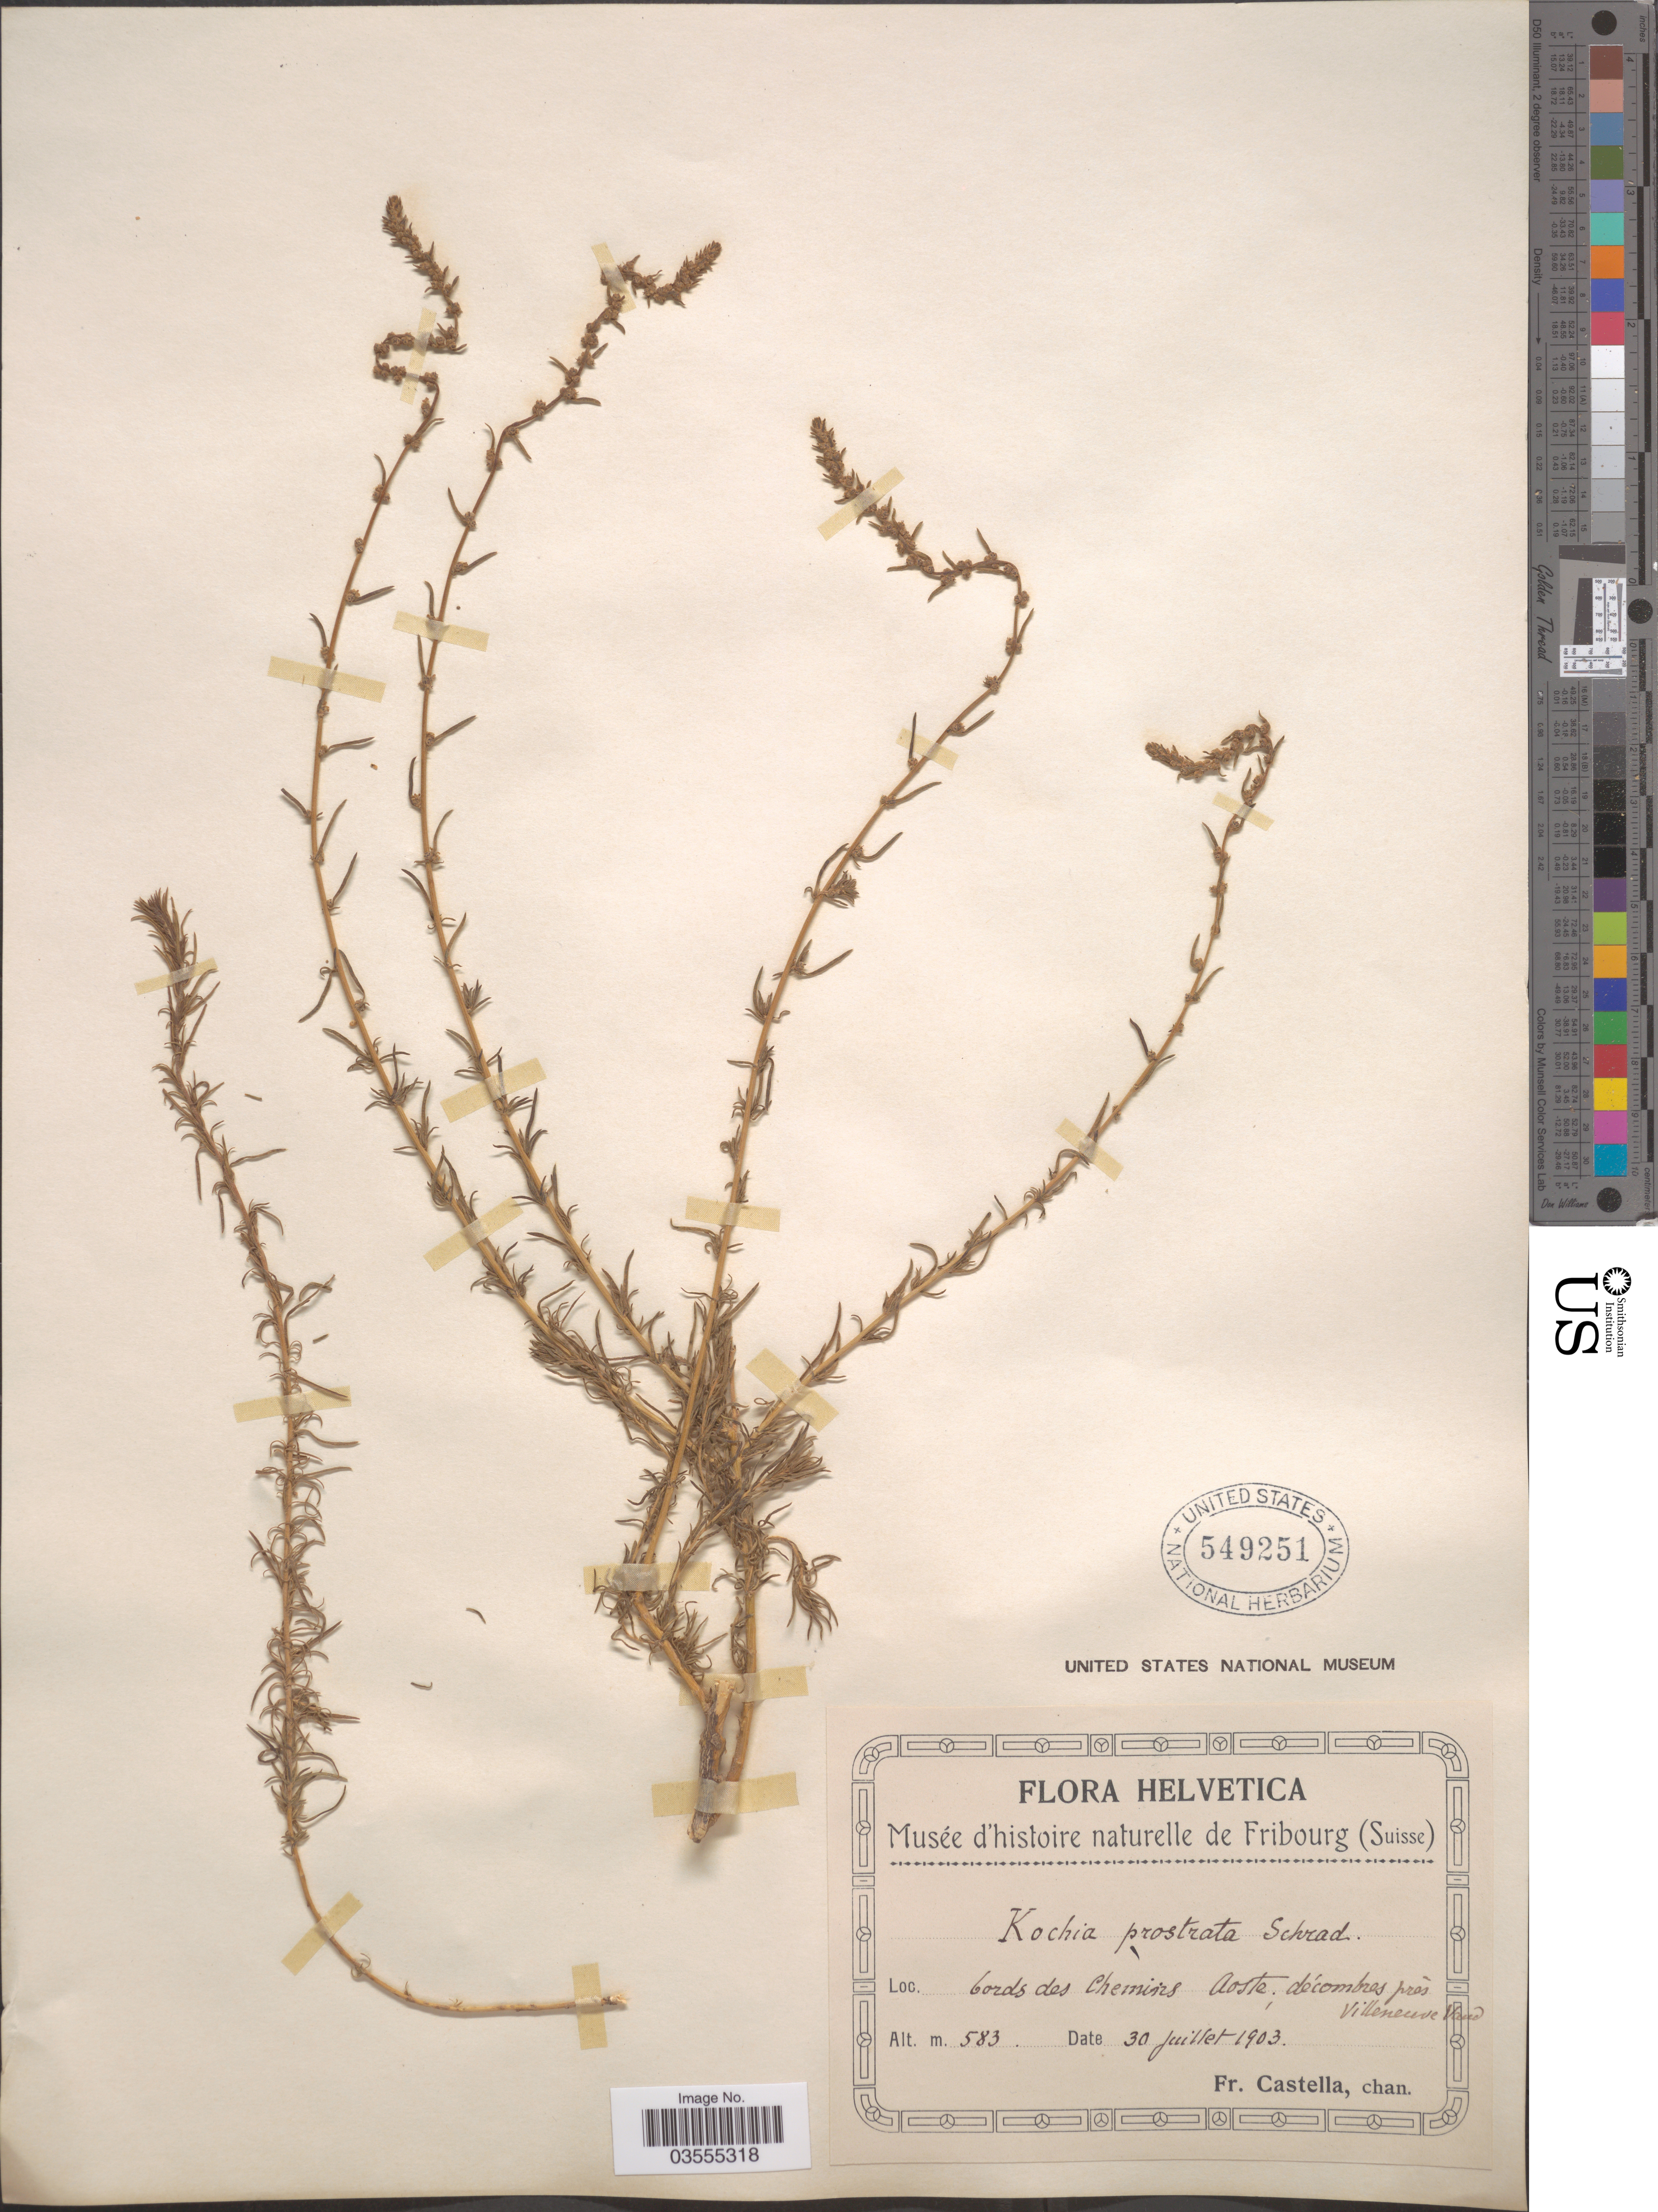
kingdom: Plantae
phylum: Tracheophyta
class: Magnoliopsida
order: Caryophyllales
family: Amaranthaceae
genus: Bassia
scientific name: Bassia prostrata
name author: (L.) Beck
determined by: U.S. National Herbarium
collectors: Fr. Castella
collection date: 1903-07-30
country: Switzerland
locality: Helvetica. Bords des Chemins Aoste; décombres prés Villeneuve Vaud.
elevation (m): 583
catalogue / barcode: US 549251